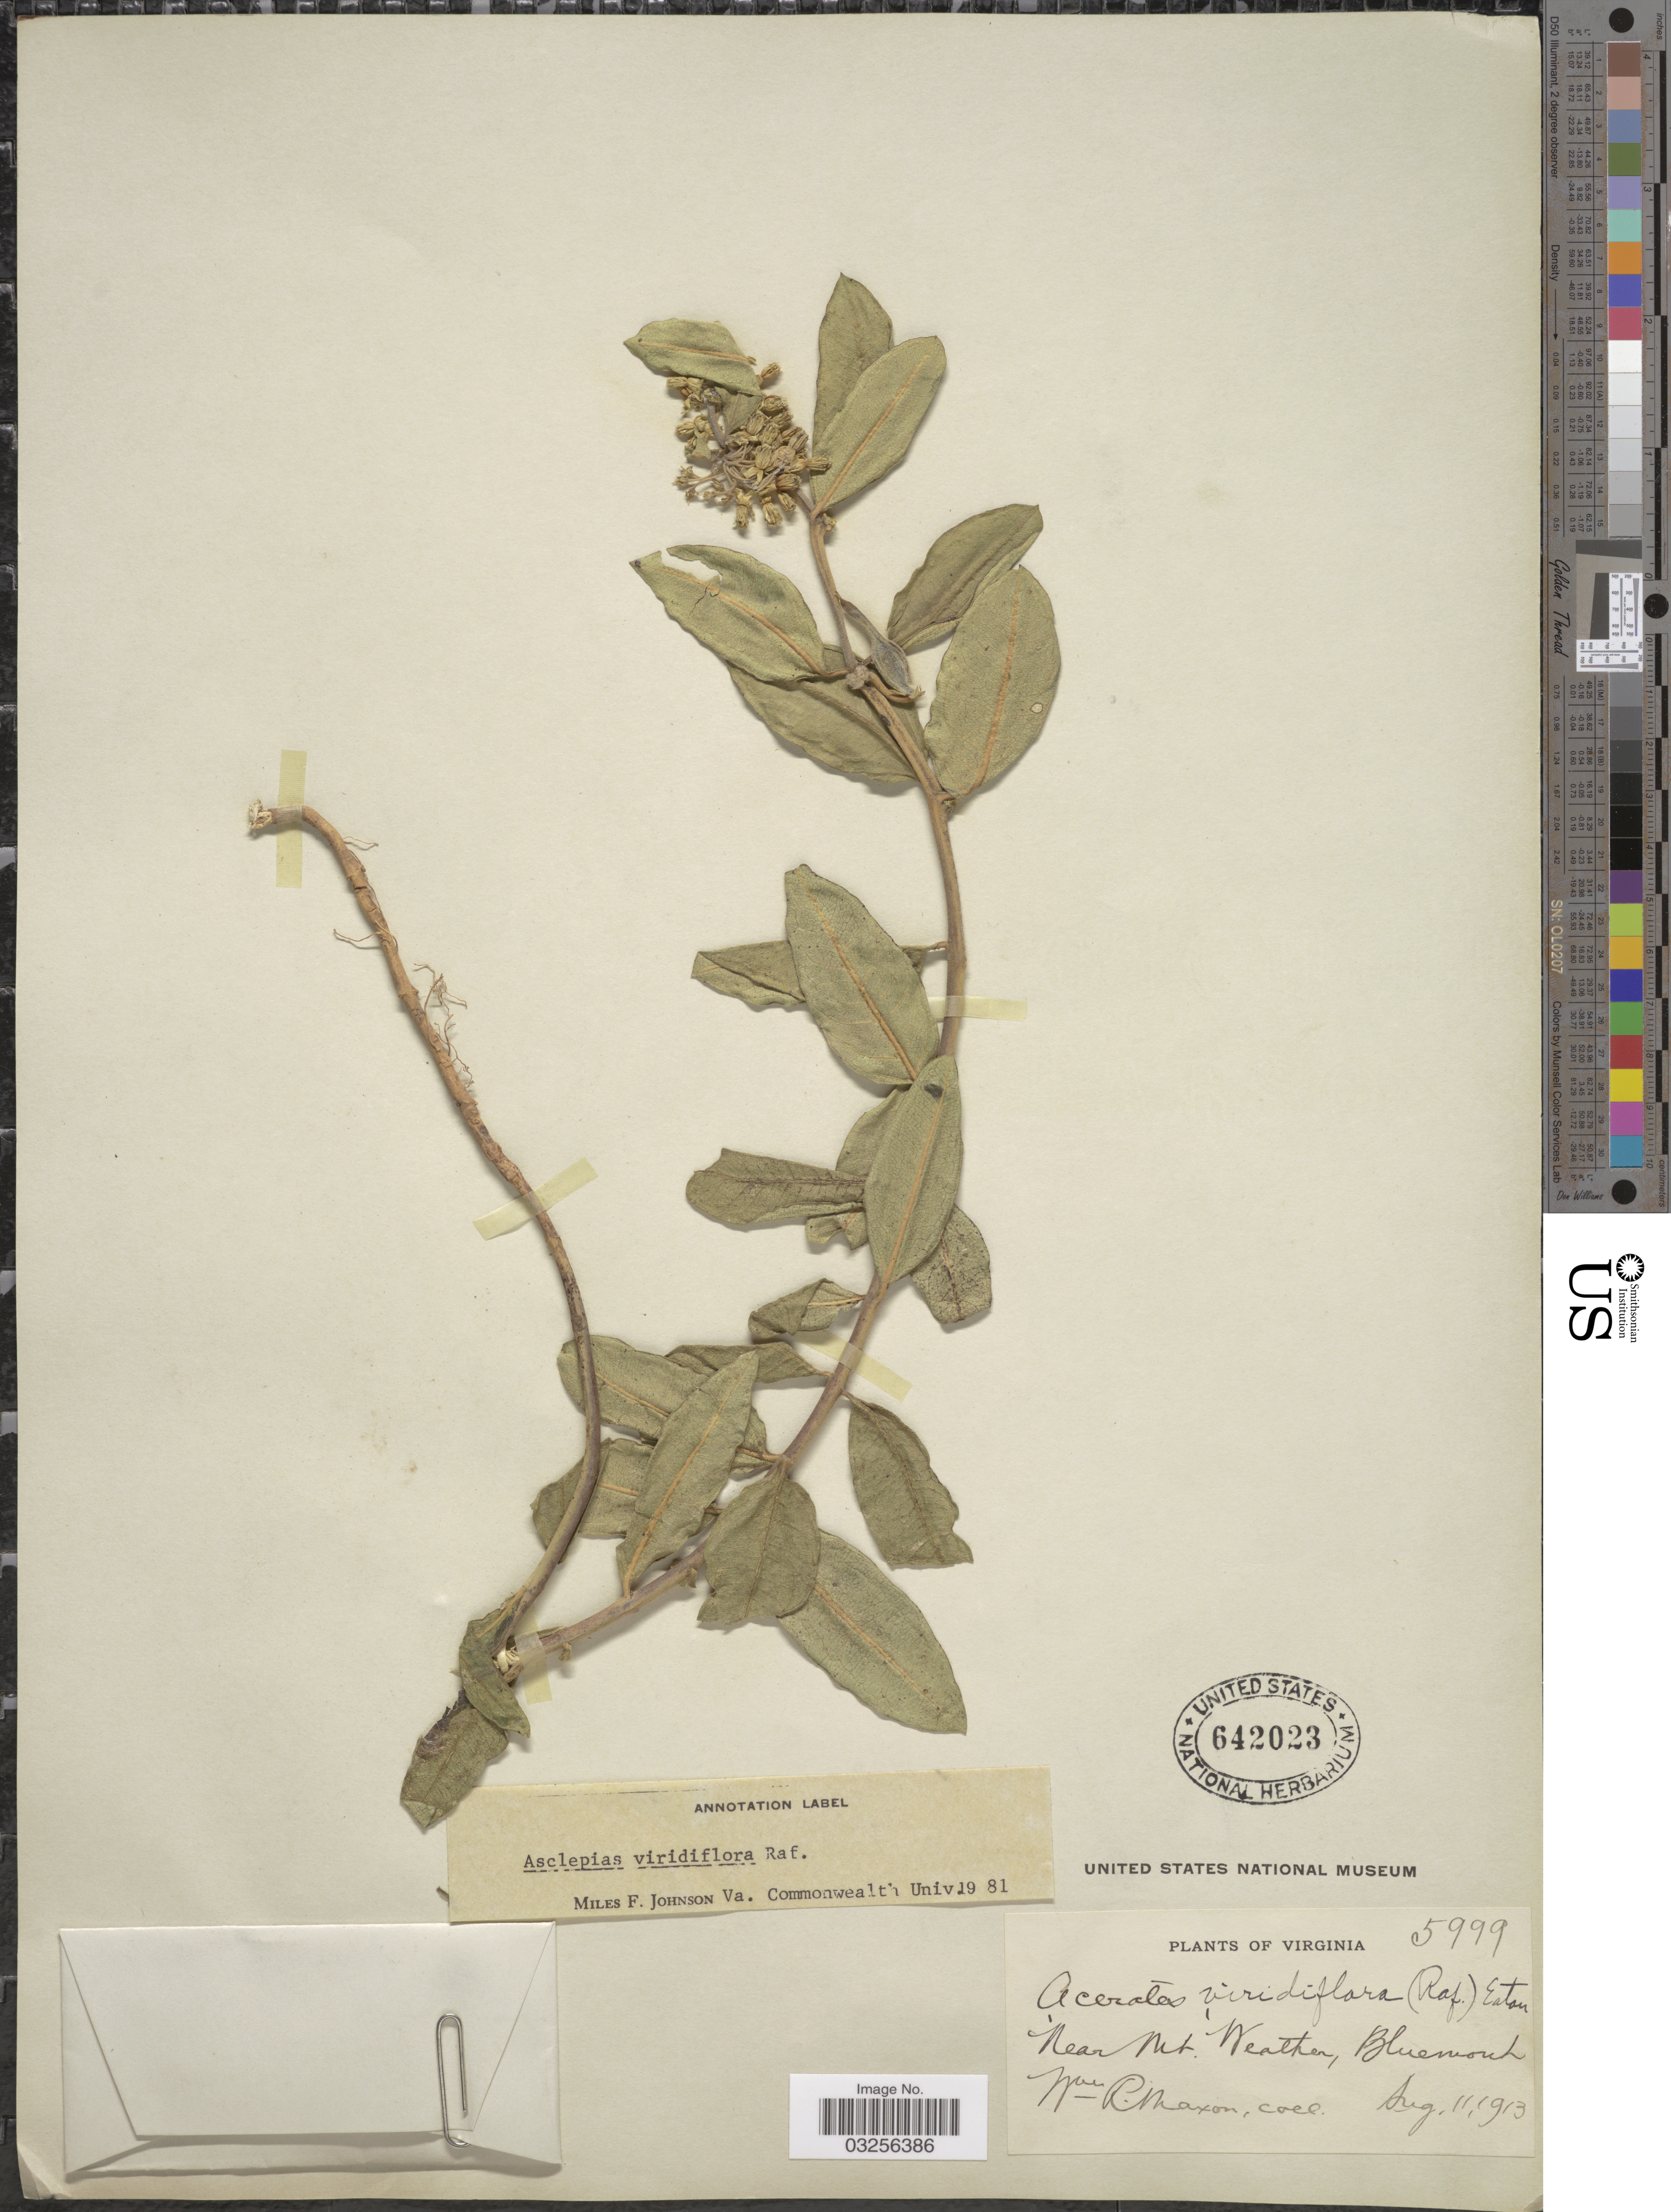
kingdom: Plantae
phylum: Tracheophyta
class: Magnoliopsida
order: Gentianales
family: Apocynaceae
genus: Asclepias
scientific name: Asclepias viridiflora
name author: Raf.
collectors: W. R. Maxon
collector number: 5999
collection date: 1913-08-11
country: United States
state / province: Virginia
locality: Near Mt. Weather, Bluemout.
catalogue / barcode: US 642023